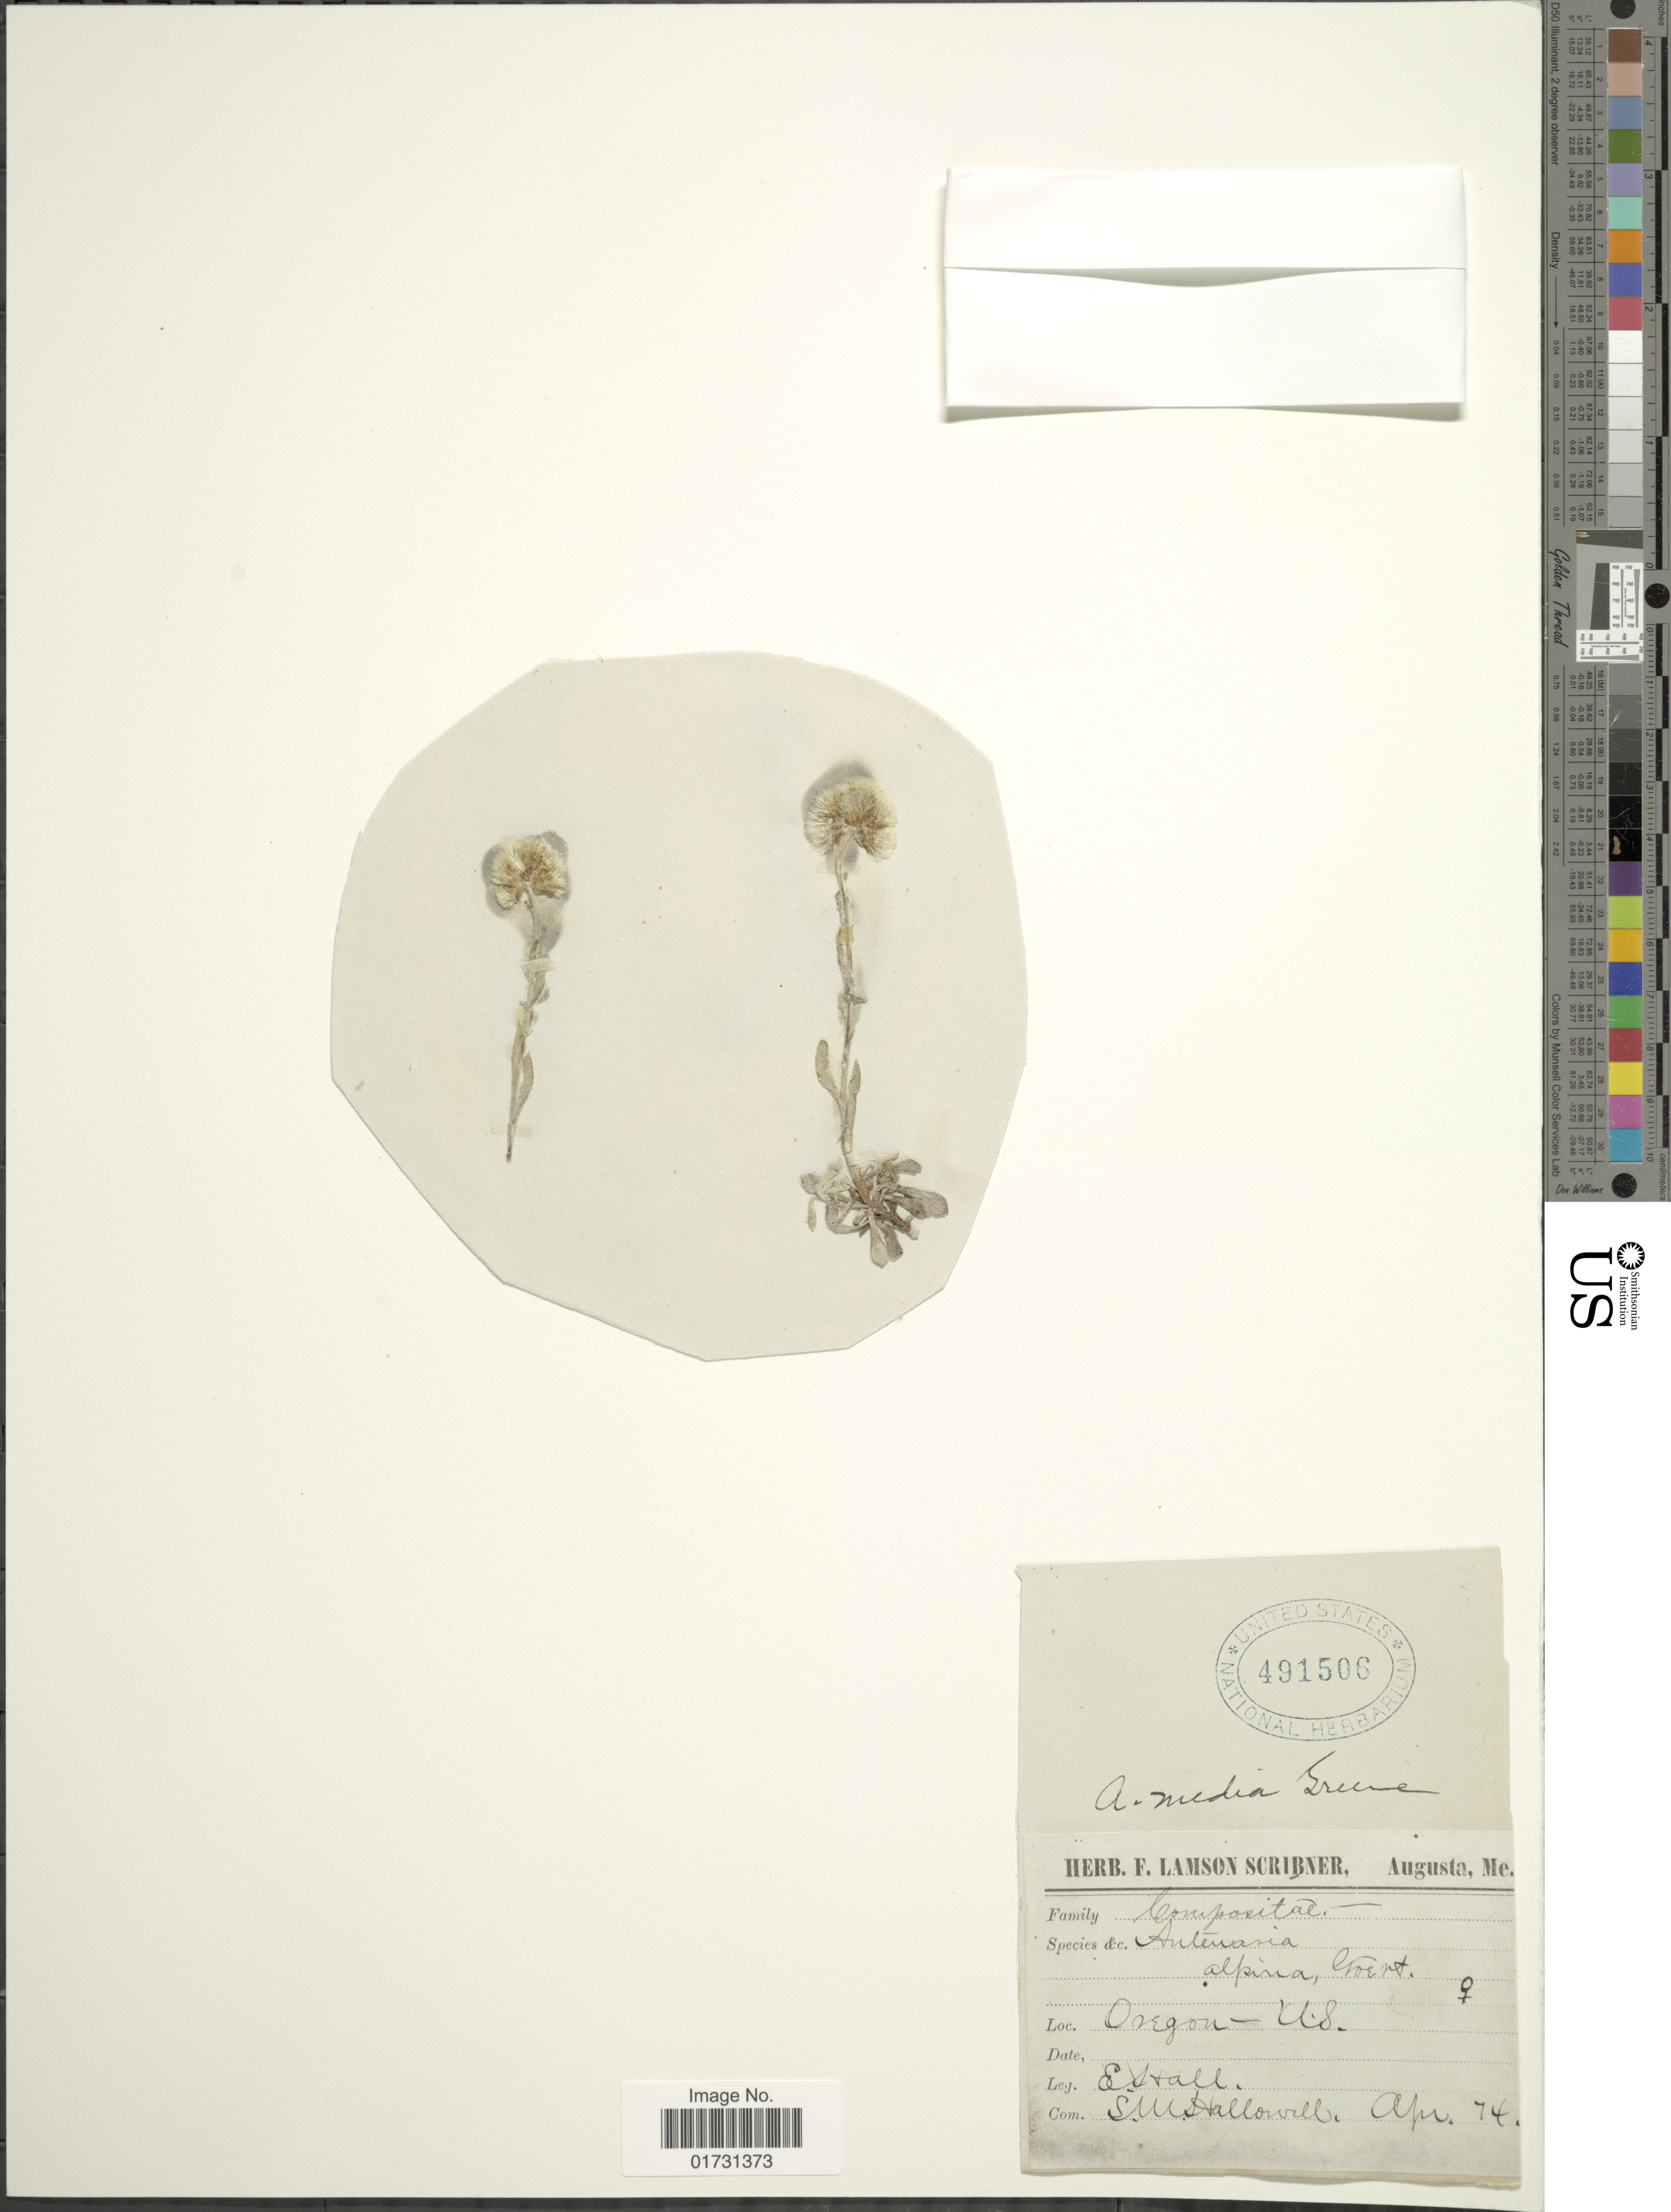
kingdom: Plantae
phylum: Tracheophyta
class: Magnoliopsida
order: Asterales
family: Asteraceae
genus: Antennaria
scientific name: Antennaria media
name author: Greene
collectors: E. Hall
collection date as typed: Transcribed d/m/y: /4/74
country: United States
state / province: Oregon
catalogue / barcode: US 491506